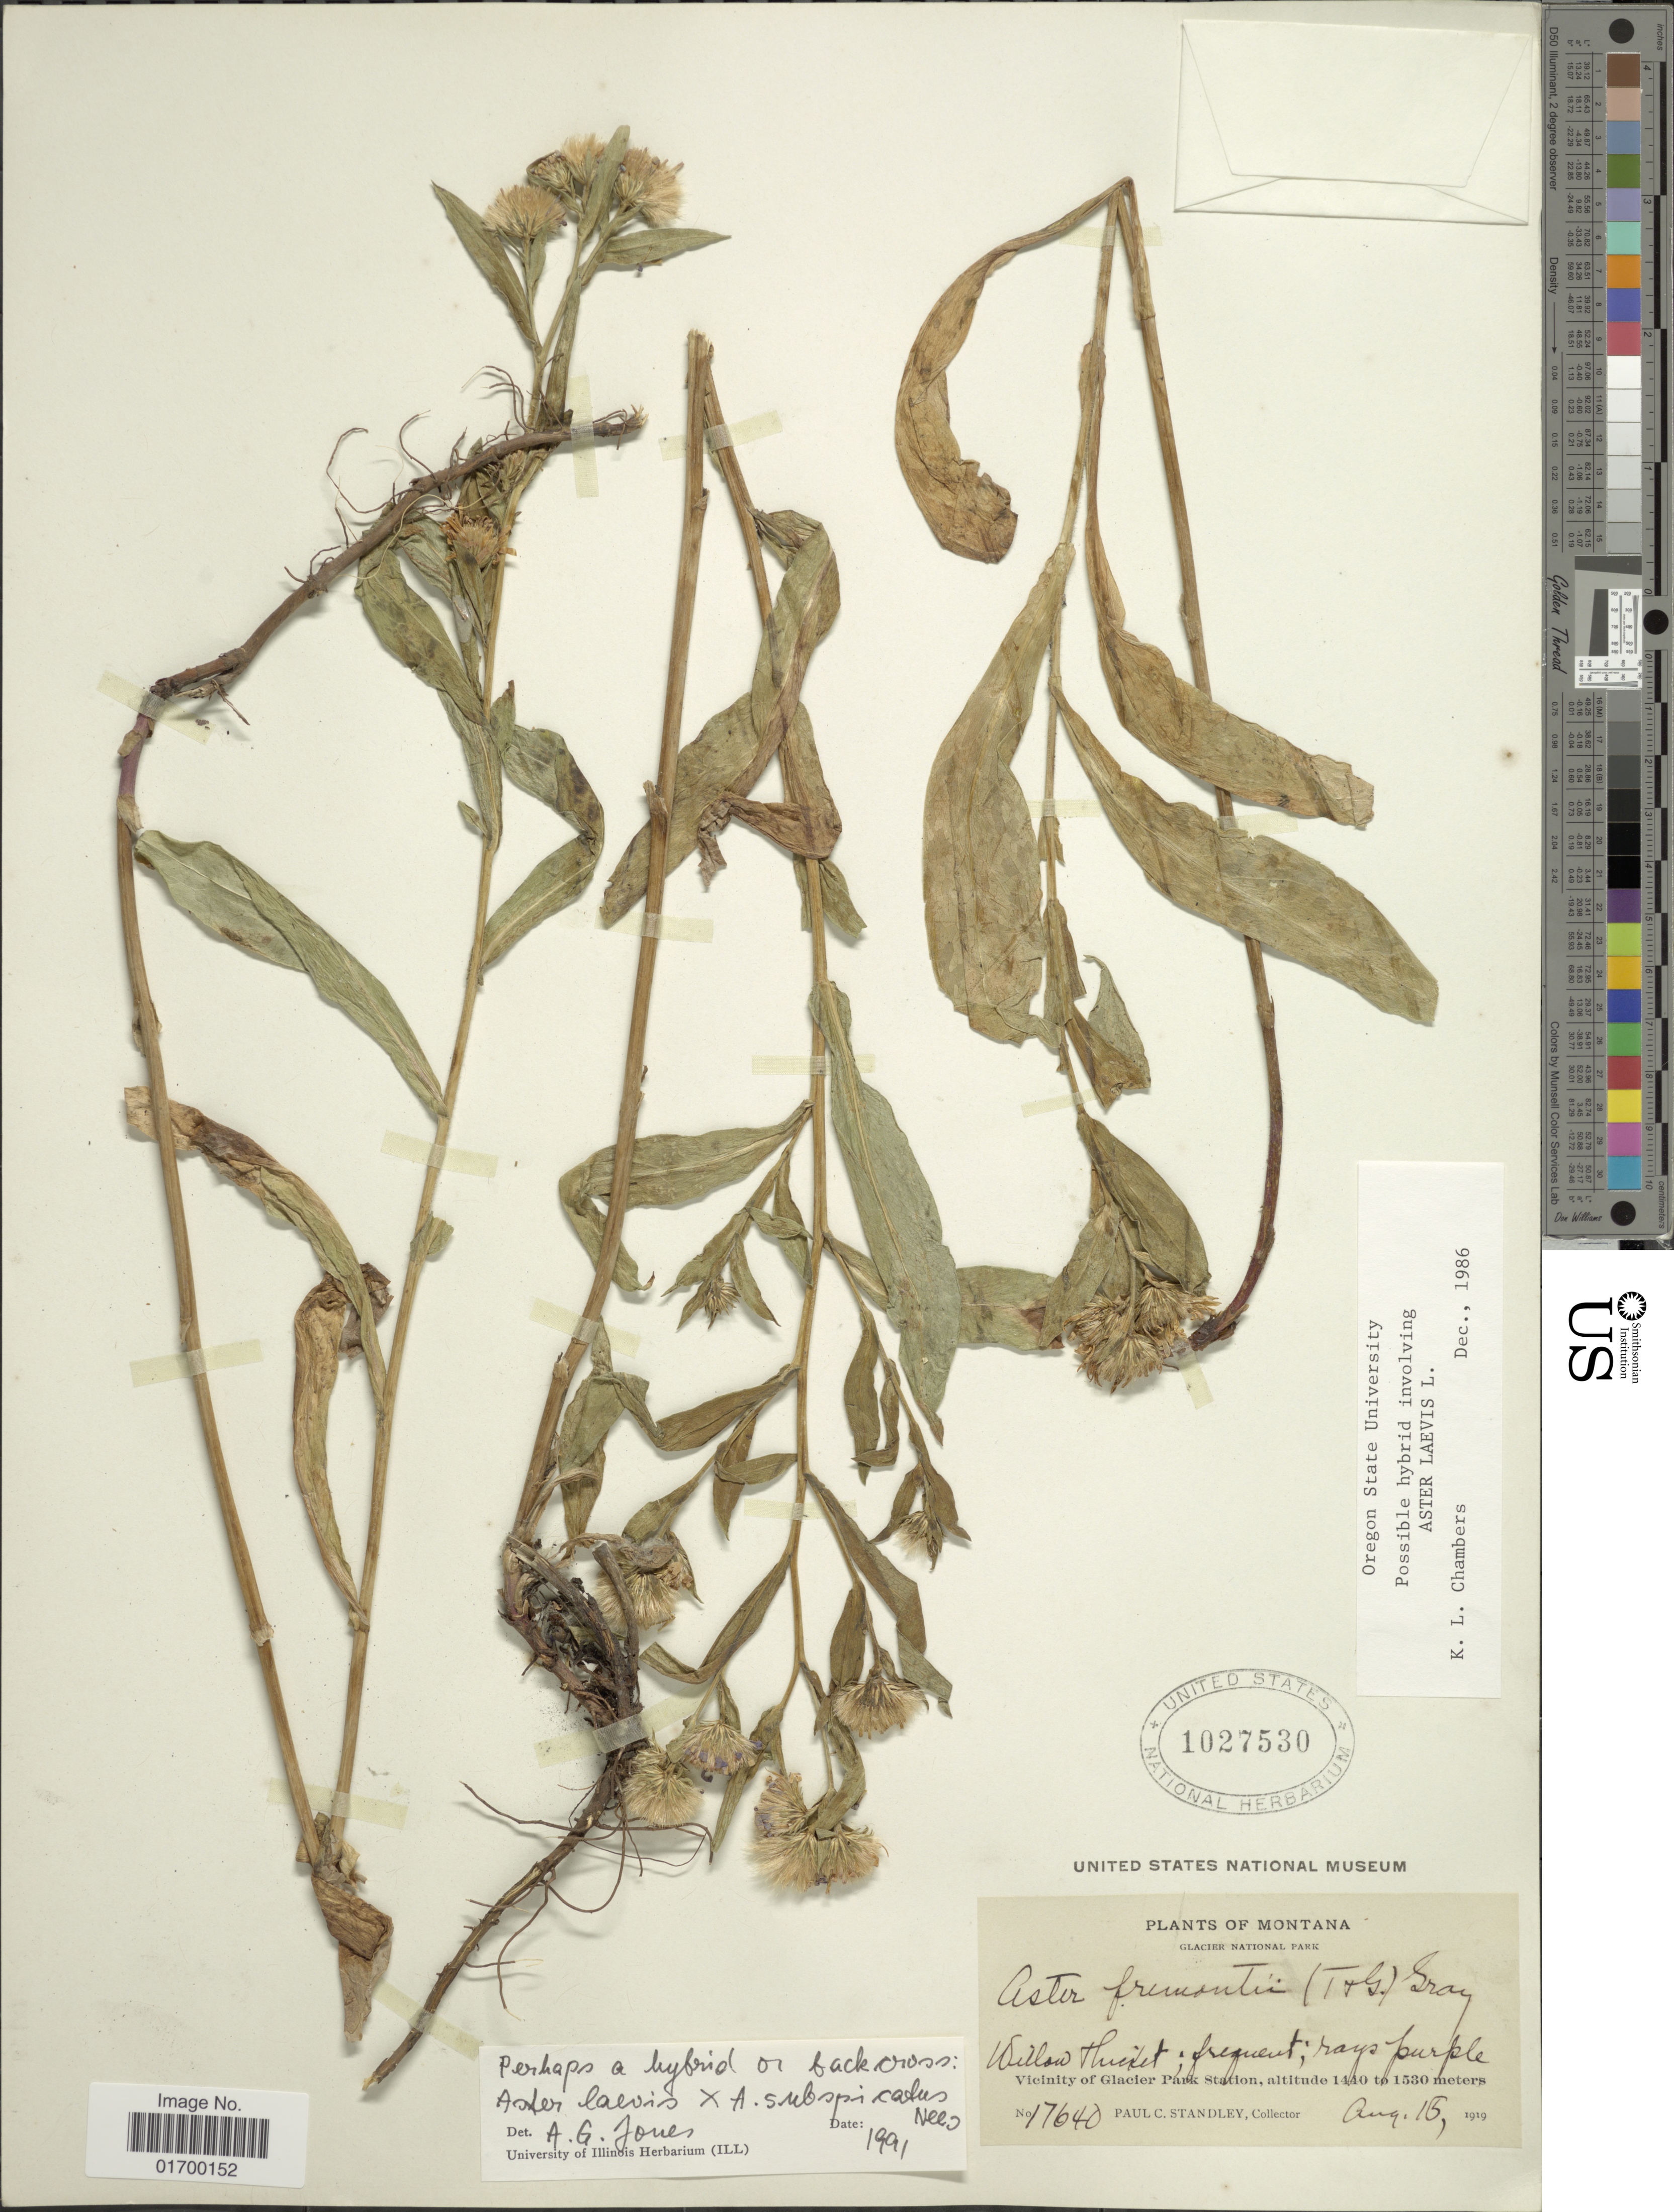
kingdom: Plantae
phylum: Tracheophyta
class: Magnoliopsida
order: Asterales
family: Asteraceae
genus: Symphyotrichum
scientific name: Symphyotrichum laeve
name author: (L.) Á. Löve & D. Löve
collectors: P. C. Standley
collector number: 17640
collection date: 1919-08-15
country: United States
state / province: Montana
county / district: Glacier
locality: Glacier National Park, Vicinity of GLacier Park Station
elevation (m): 1440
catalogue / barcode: US 1027530